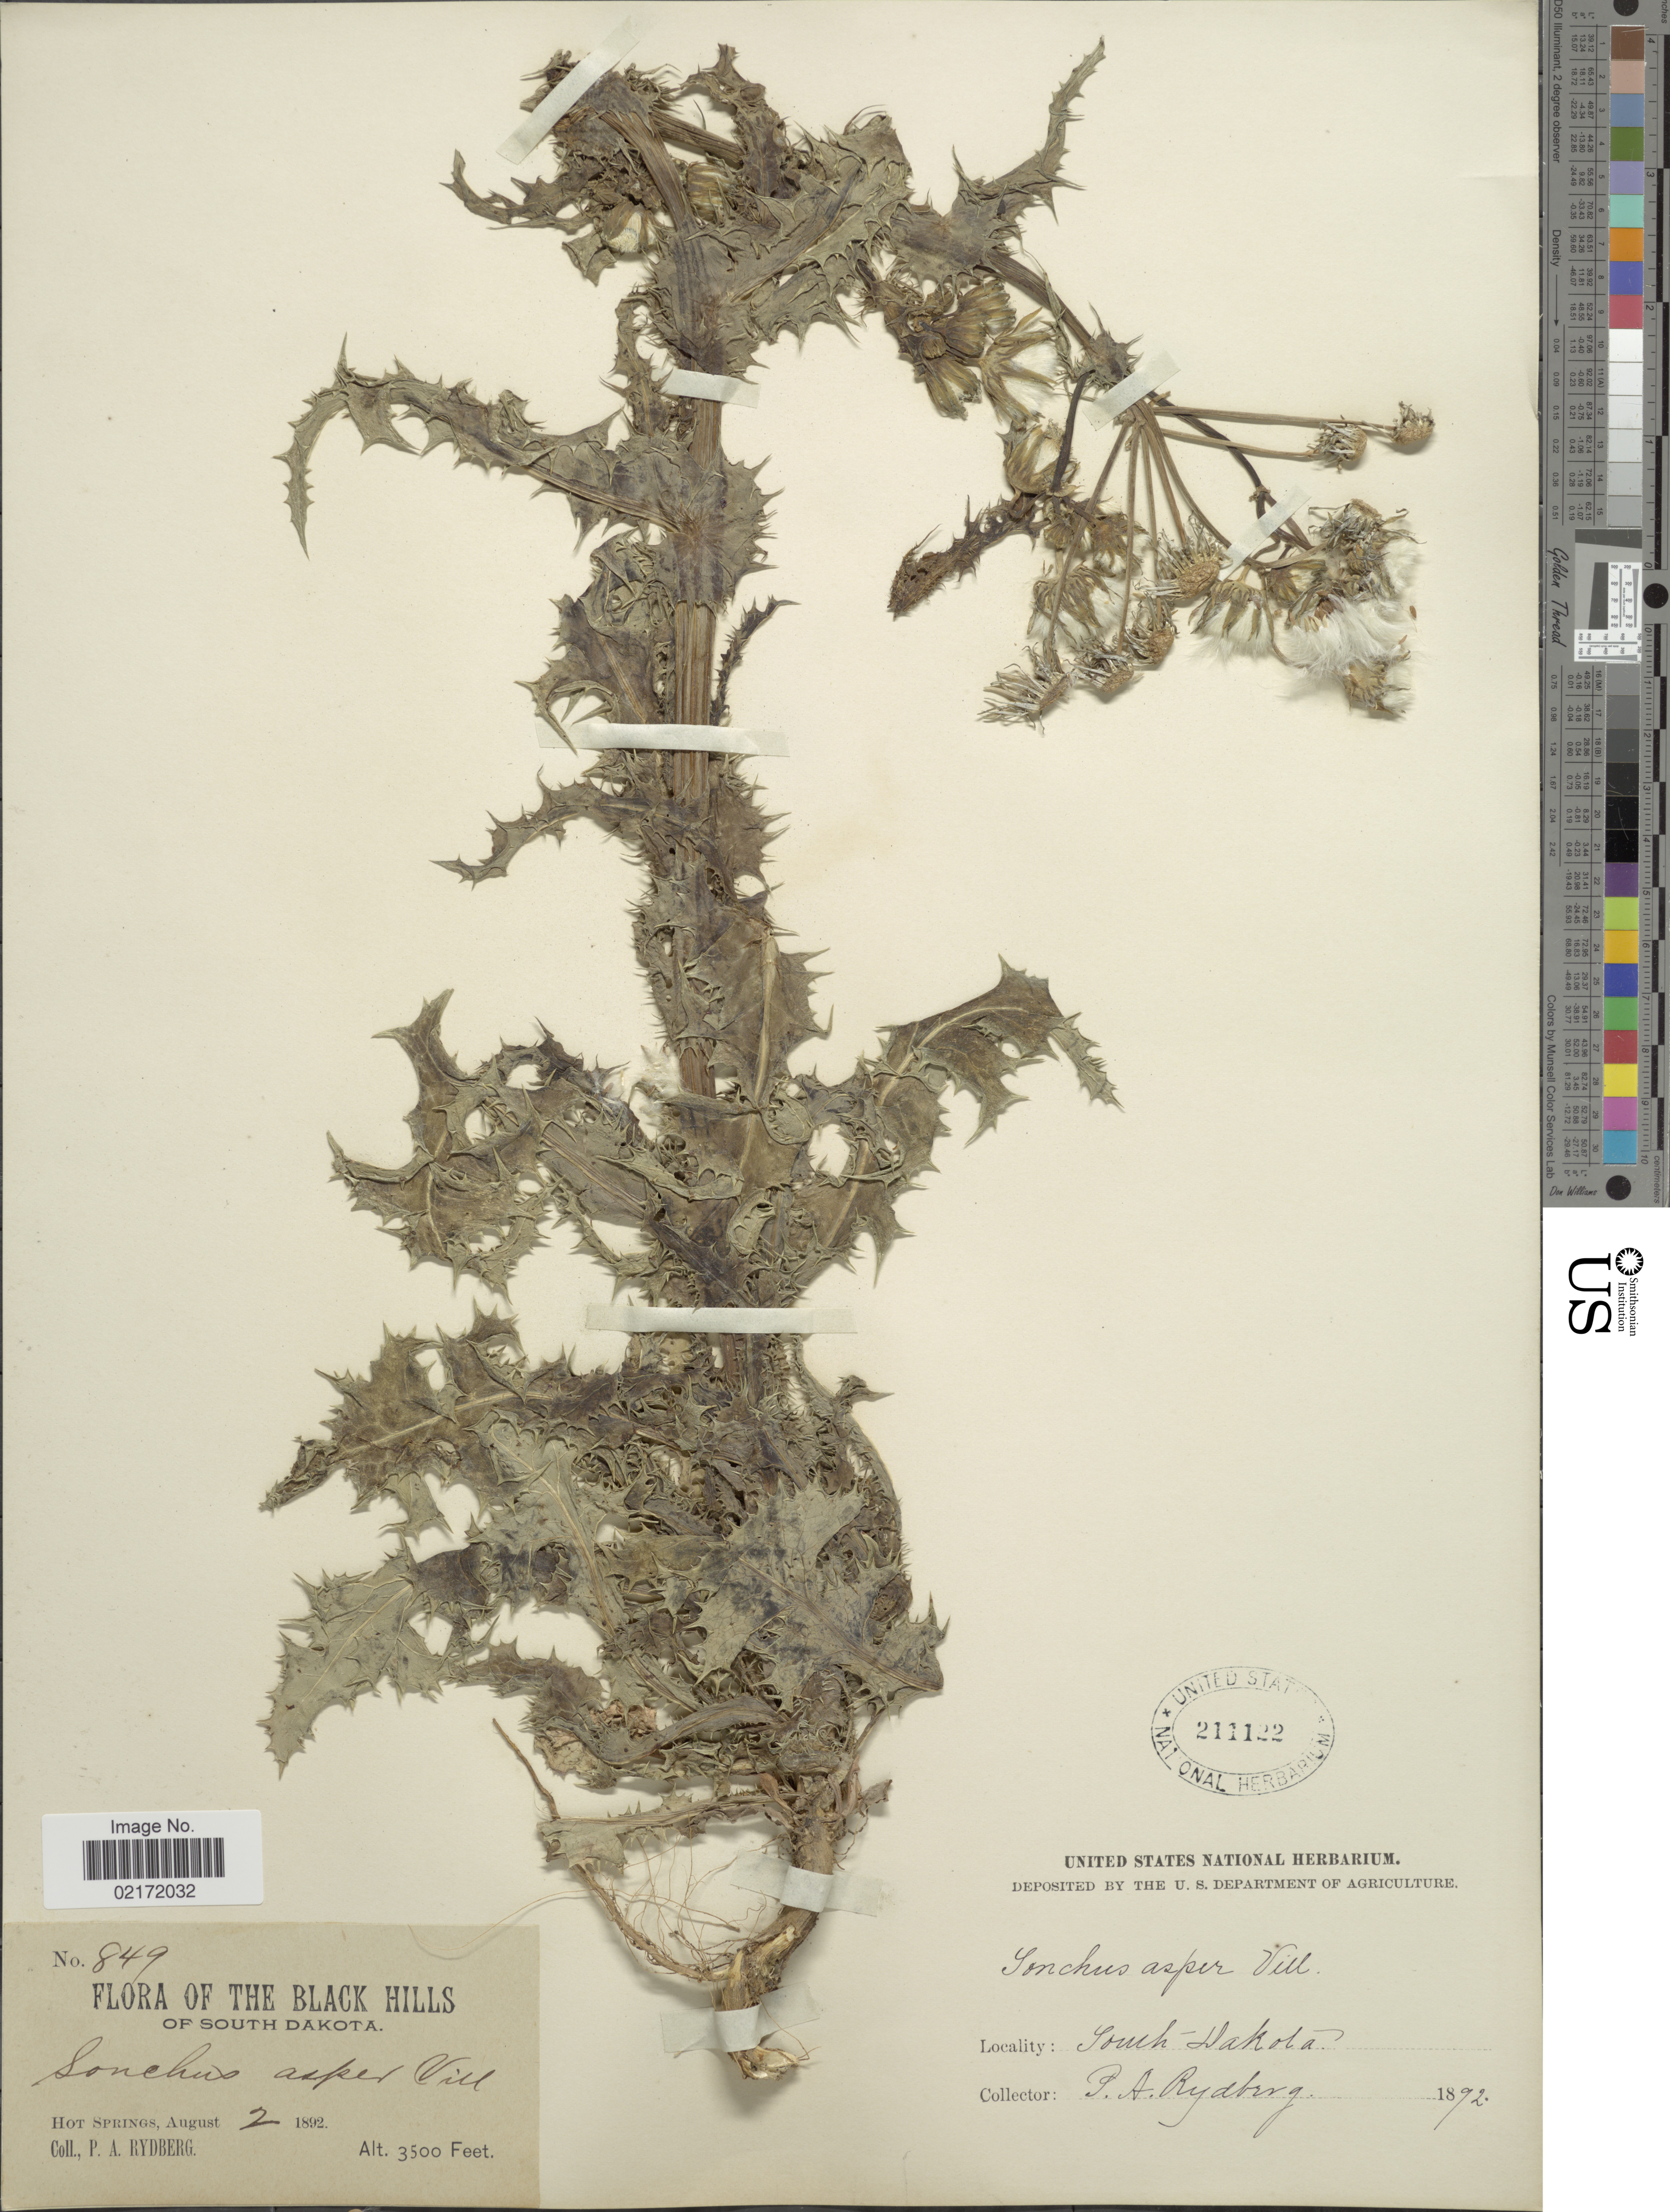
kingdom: Plantae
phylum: Tracheophyta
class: Magnoliopsida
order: Asterales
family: Asteraceae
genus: Sonchus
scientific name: Sonchus asper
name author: (L.) Hill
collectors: P. A. Rydberg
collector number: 849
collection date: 1892-08-02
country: United States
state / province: South Dakota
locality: Black Hills of South Dakota. Hot Springs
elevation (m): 1067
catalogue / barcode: US 211122